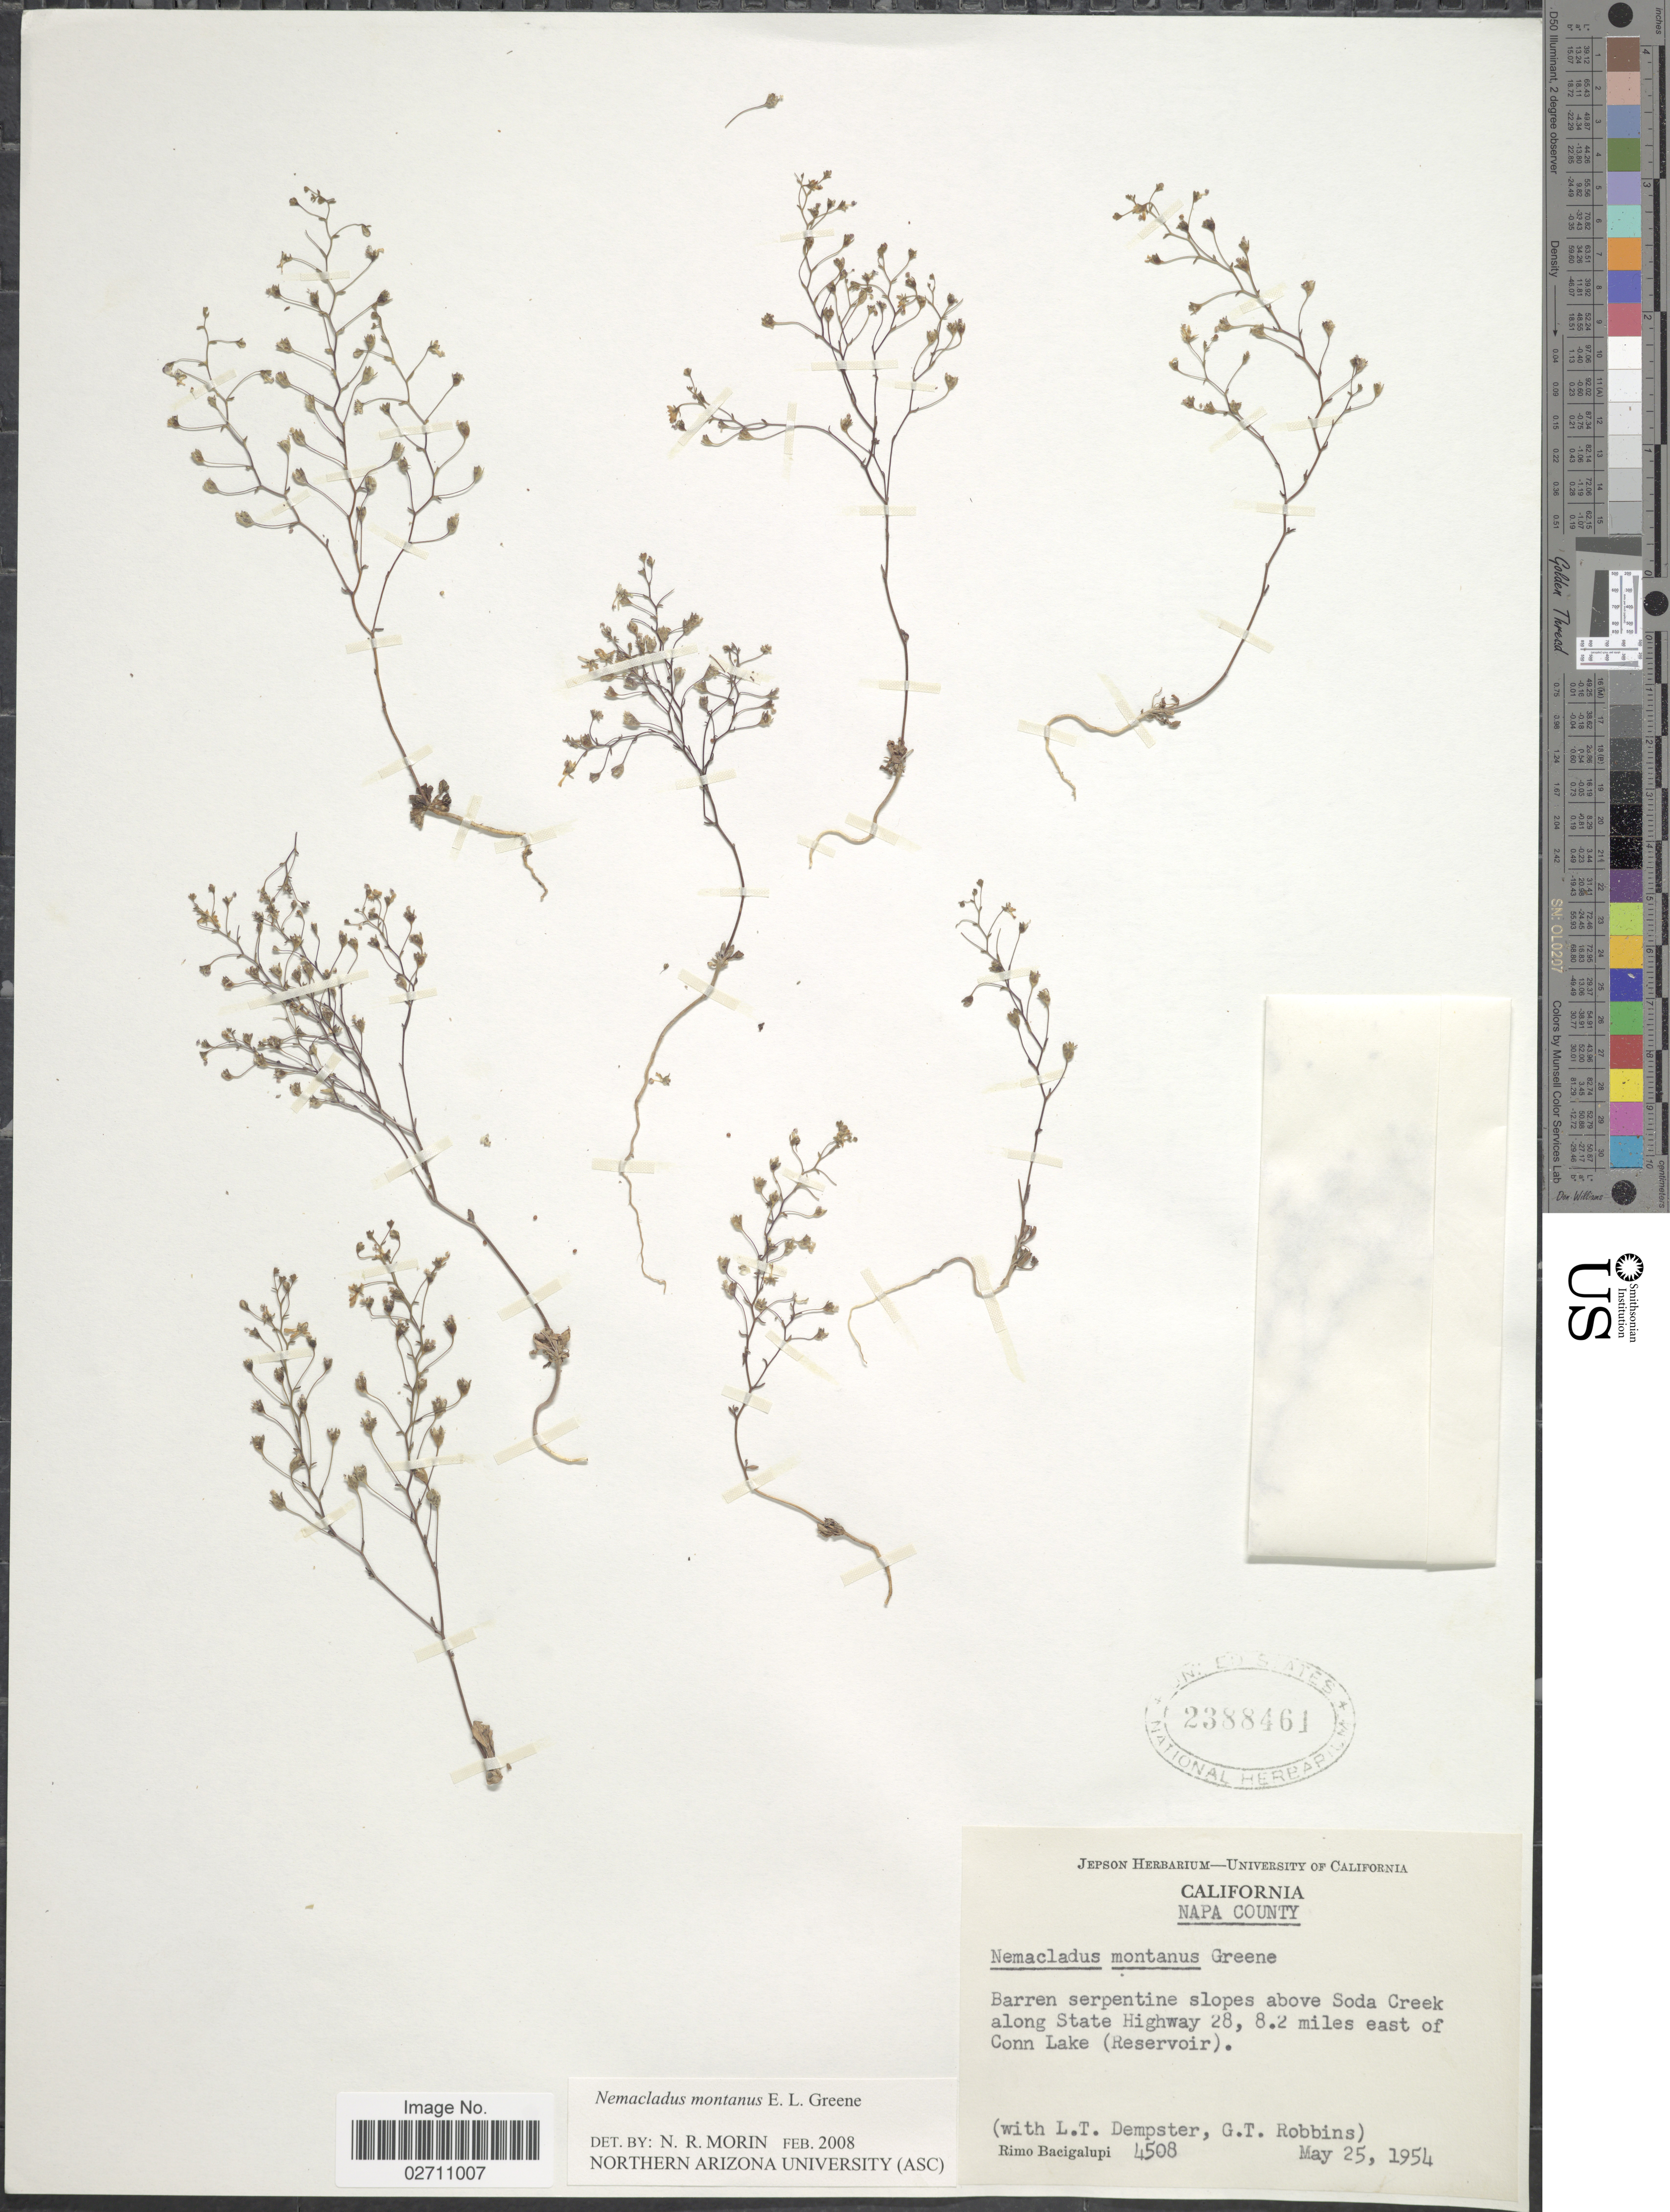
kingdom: Plantae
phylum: Tracheophyta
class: Magnoliopsida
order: Asterales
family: Campanulaceae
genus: Nemacladus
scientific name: Nemacladus montanus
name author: S.W. Greene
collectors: R. Bacigalupi, L. T. Dempster & G. T. Robbins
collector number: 4508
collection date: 1954-05-25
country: United States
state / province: California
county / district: Napa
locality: California, Napa County, Barren serpentine slopes above Soda Creek along State Highway 28, 8.2 miles east of Conn Lake (Reservoir)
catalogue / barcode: US 2388461